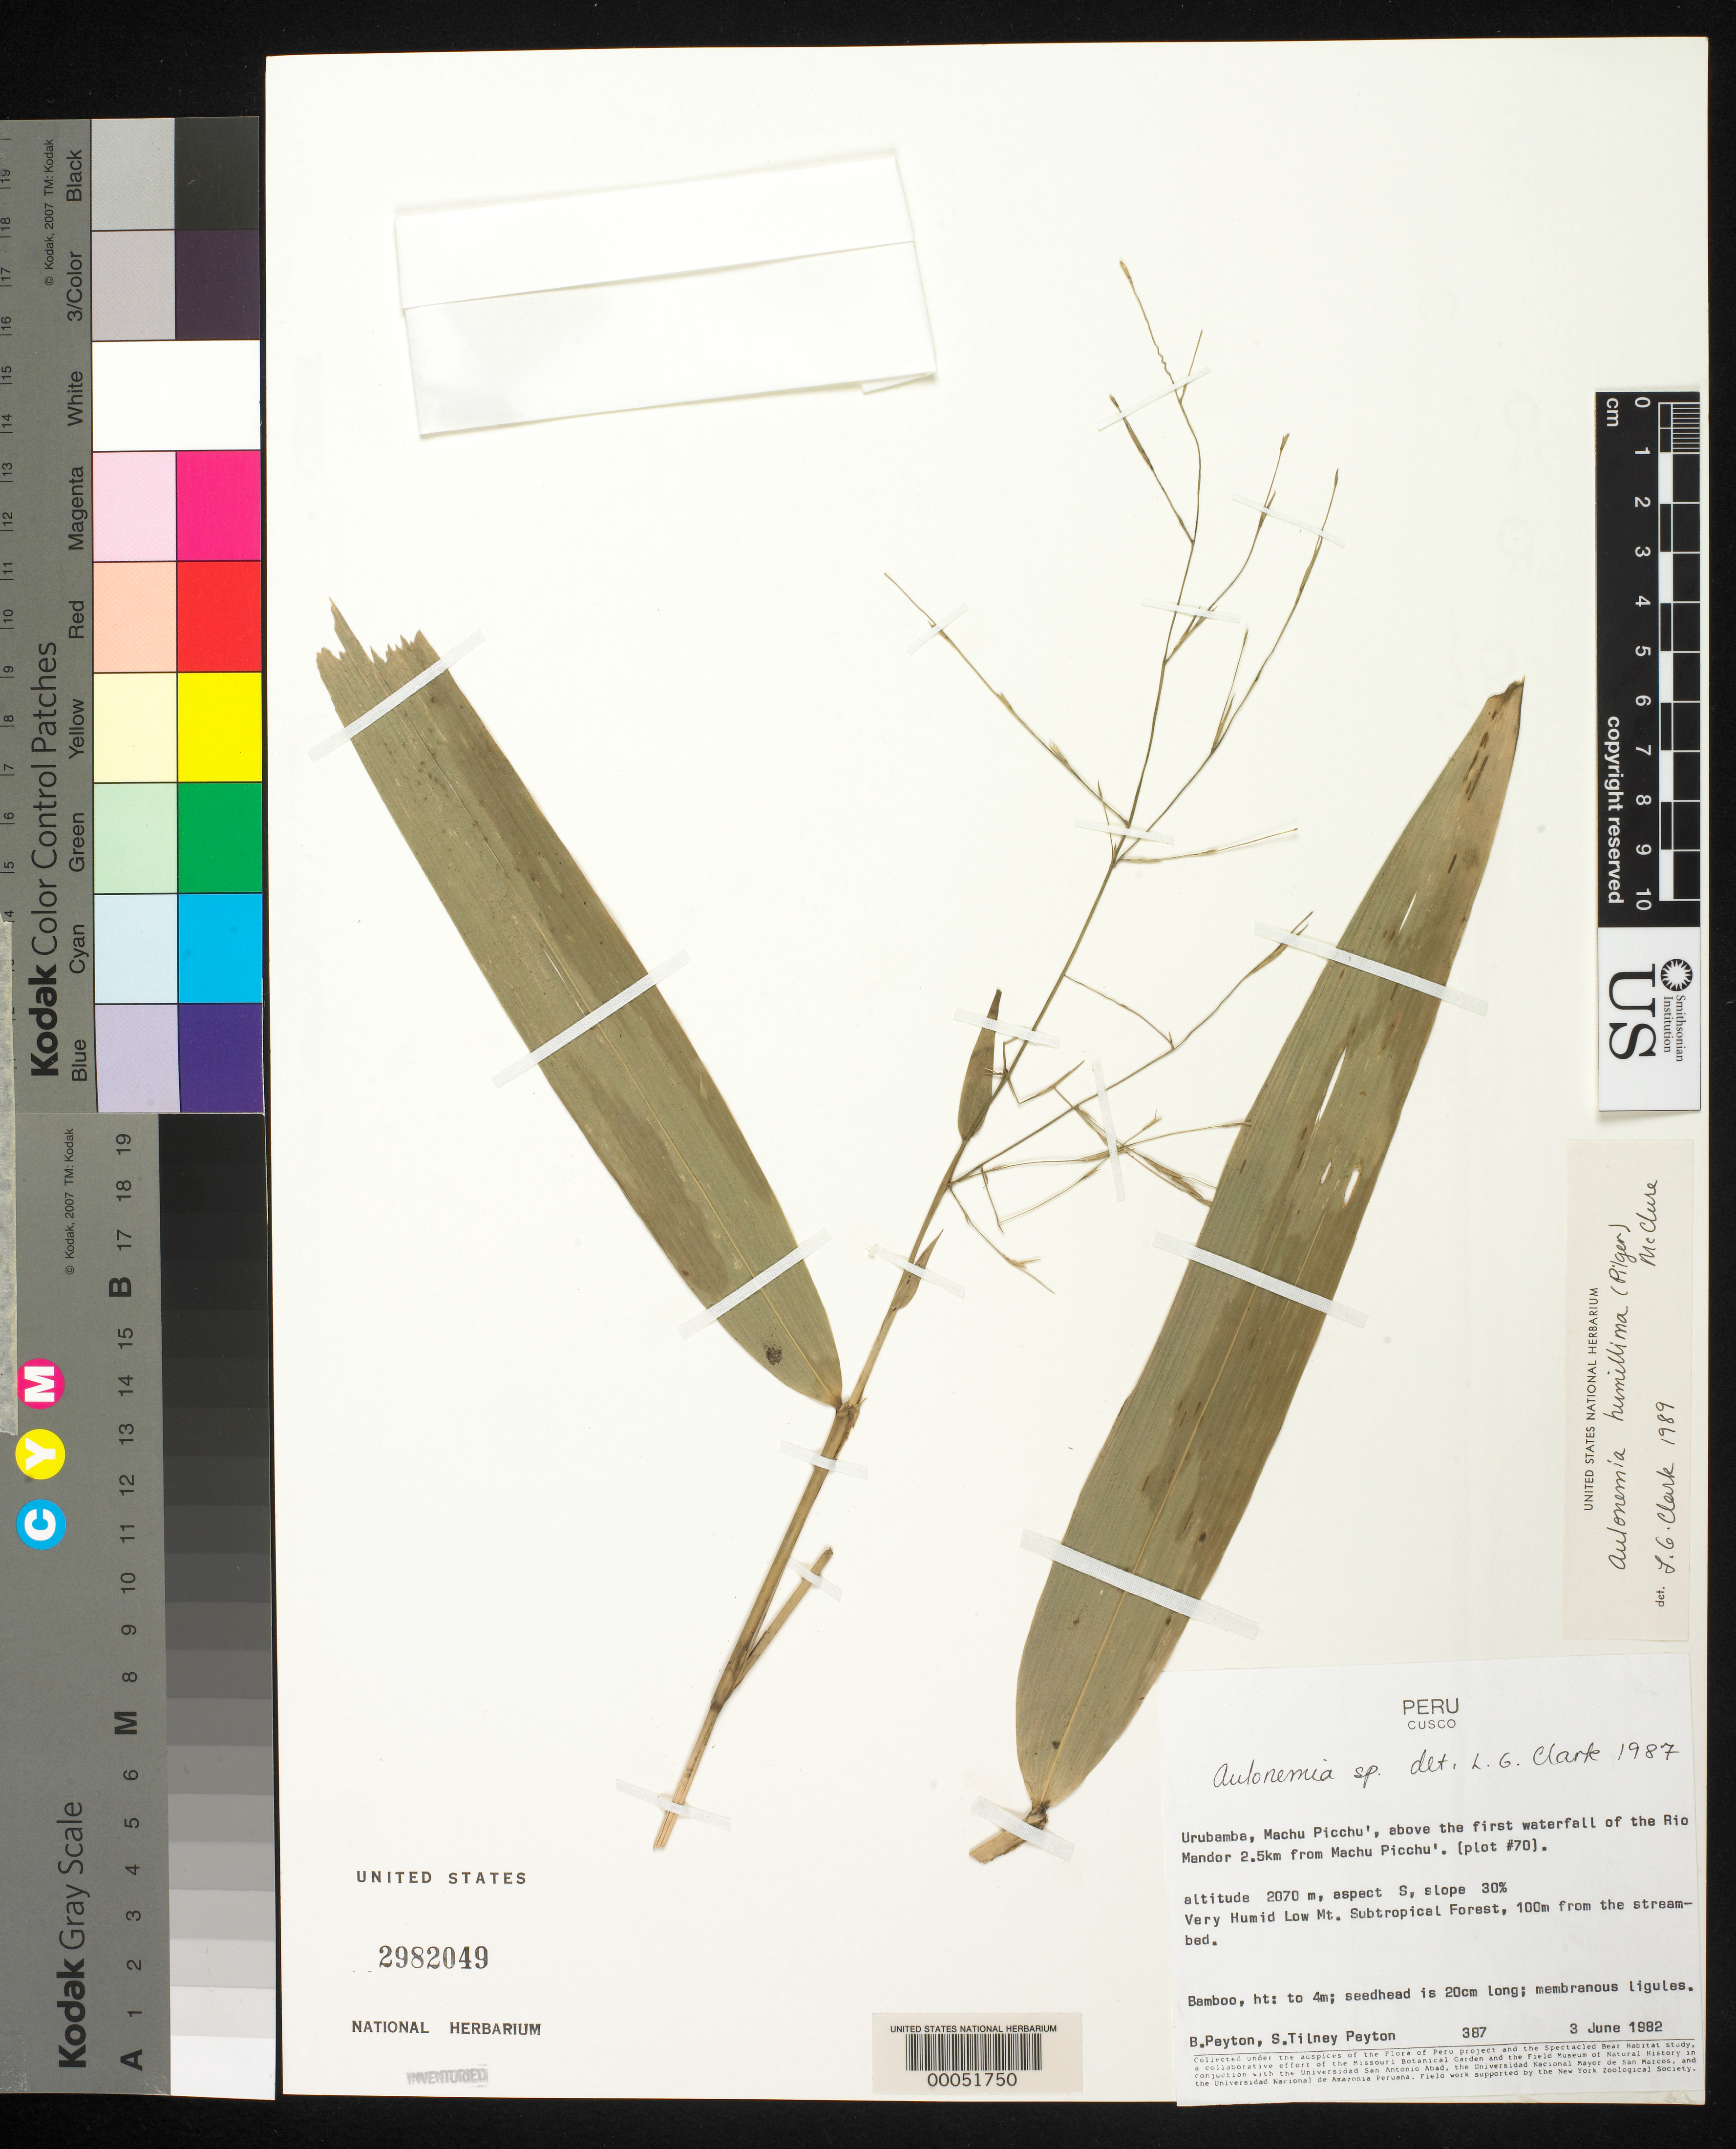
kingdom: Plantae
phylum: Tracheophyta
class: Liliopsida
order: Poales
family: Poaceae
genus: Aulonemia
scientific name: Aulonemia sp.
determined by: Judziewicz, E. J.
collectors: B. Peyton & S. Peyton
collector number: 387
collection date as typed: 03 Jun 1982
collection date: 1982-06-03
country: Peru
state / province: Cusco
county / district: Urubamba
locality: Río Mandor (first waterfall)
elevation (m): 2070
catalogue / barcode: US 2982049